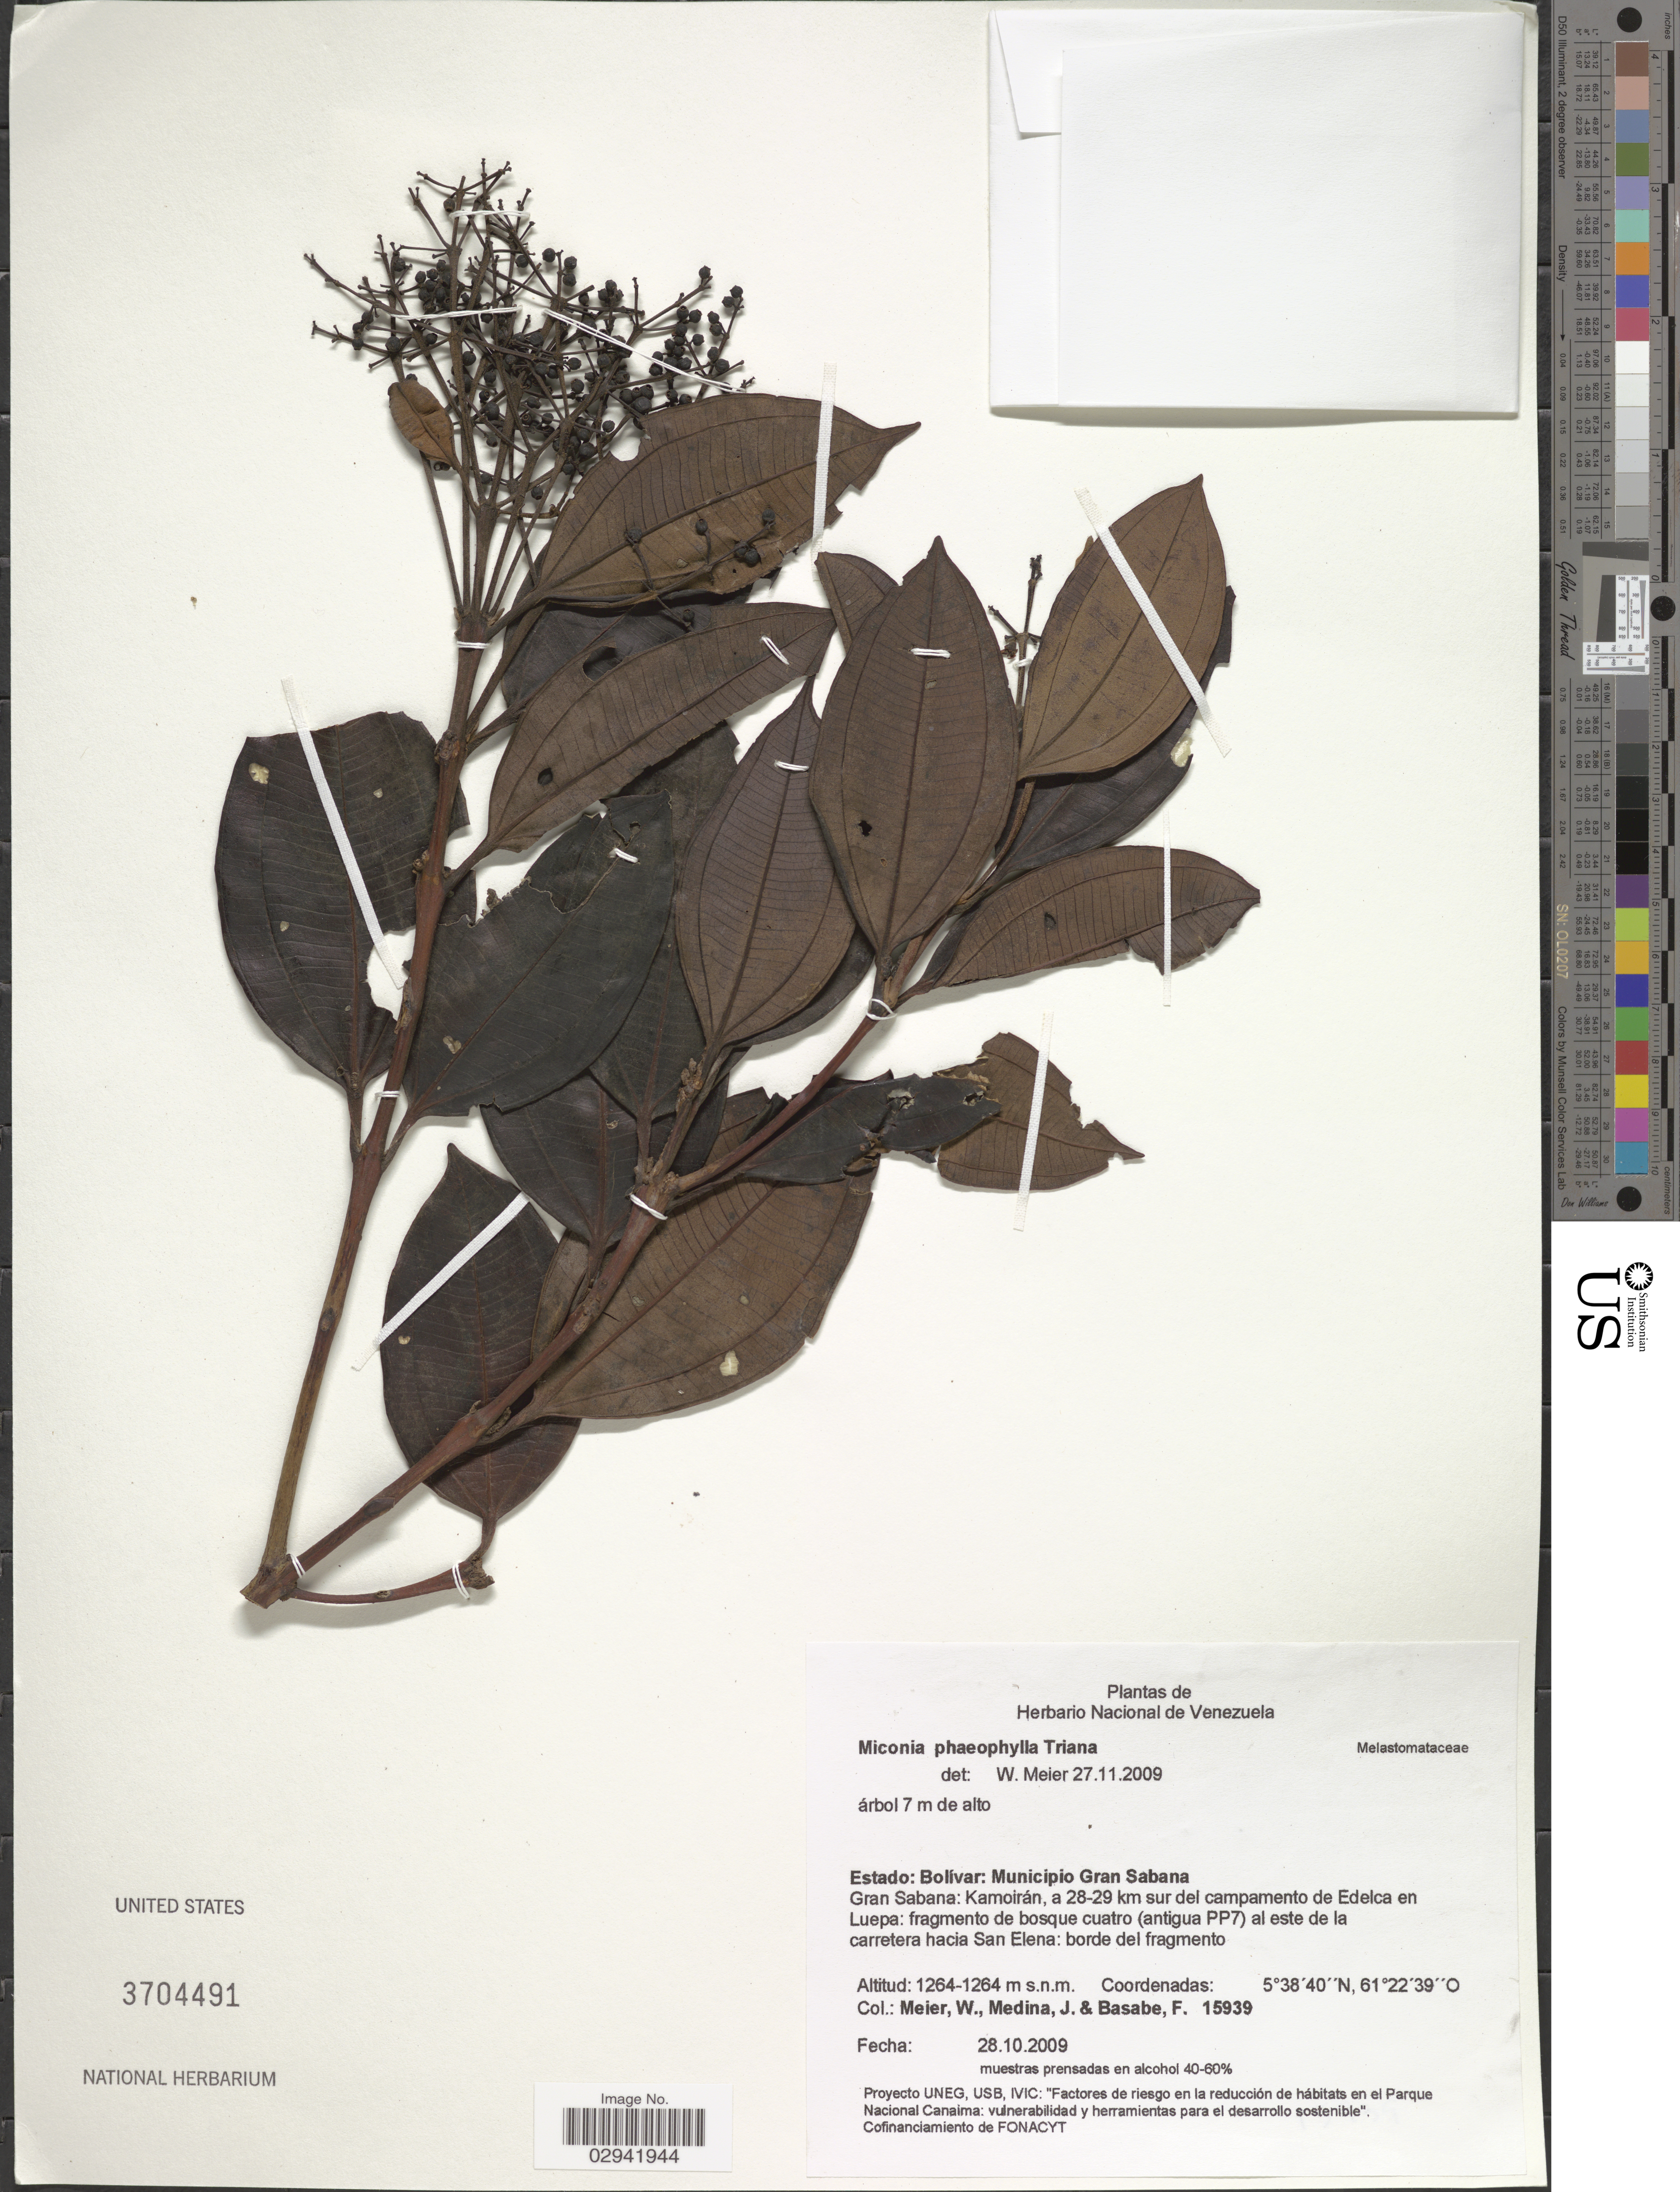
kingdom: Plantae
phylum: Tracheophyta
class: Magnoliopsida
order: Myrtales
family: Melastomataceae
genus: Miconia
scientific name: Miconia phaeophylla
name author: Triana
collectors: W. Meier, J. Medina & F. Basabe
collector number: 15939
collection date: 2009-10-28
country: Venezuela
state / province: Bolivar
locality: Municipio Gran Sabana. Gran Sabana: Kamoirán, a 28-29 km sur del campamento de Edelca en Luepa: fragmento de bosque cuatro (antigua PP7) al este de la carretera hacia San Elena.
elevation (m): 1264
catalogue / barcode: US 3704491